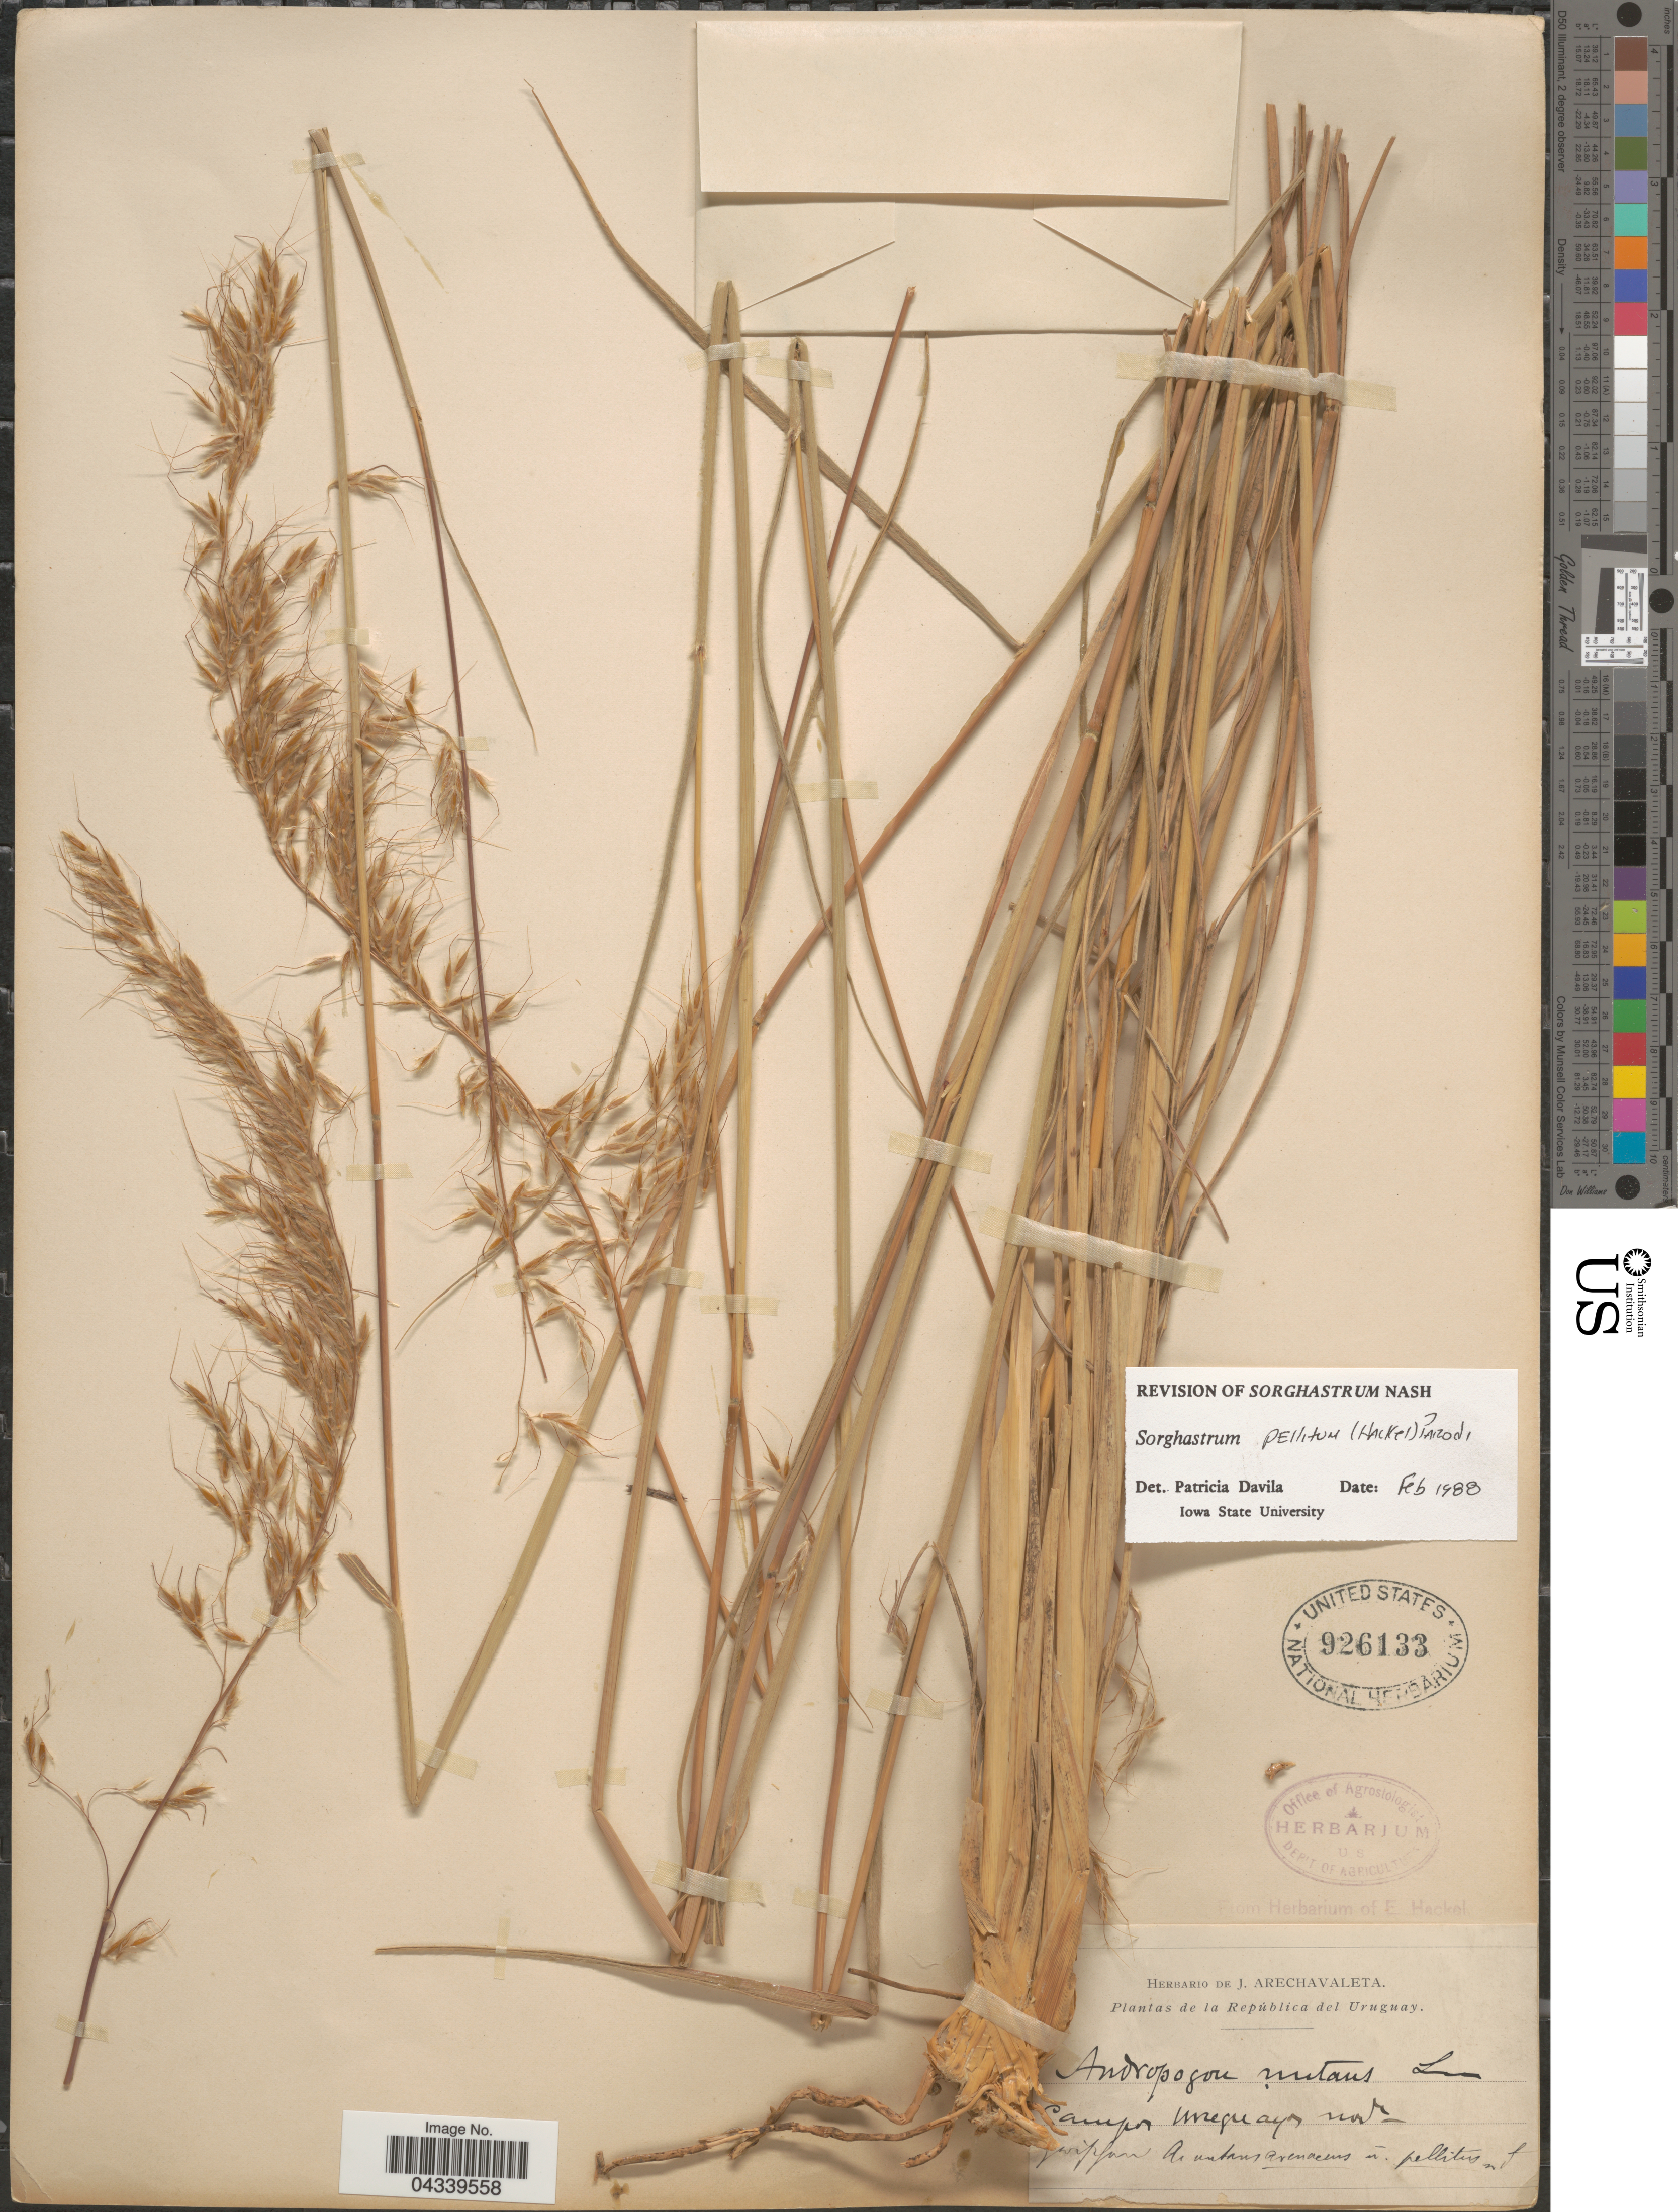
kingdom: Plantae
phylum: Tracheophyta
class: Liliopsida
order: Poales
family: Poaceae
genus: Sorghastrum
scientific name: Sorghastrum pellitum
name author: (Hack.) Parodi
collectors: ex herb. de J. Arechavaleta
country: Uruguay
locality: La República del Uruguay. Campos Uruguayos.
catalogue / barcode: US 926133